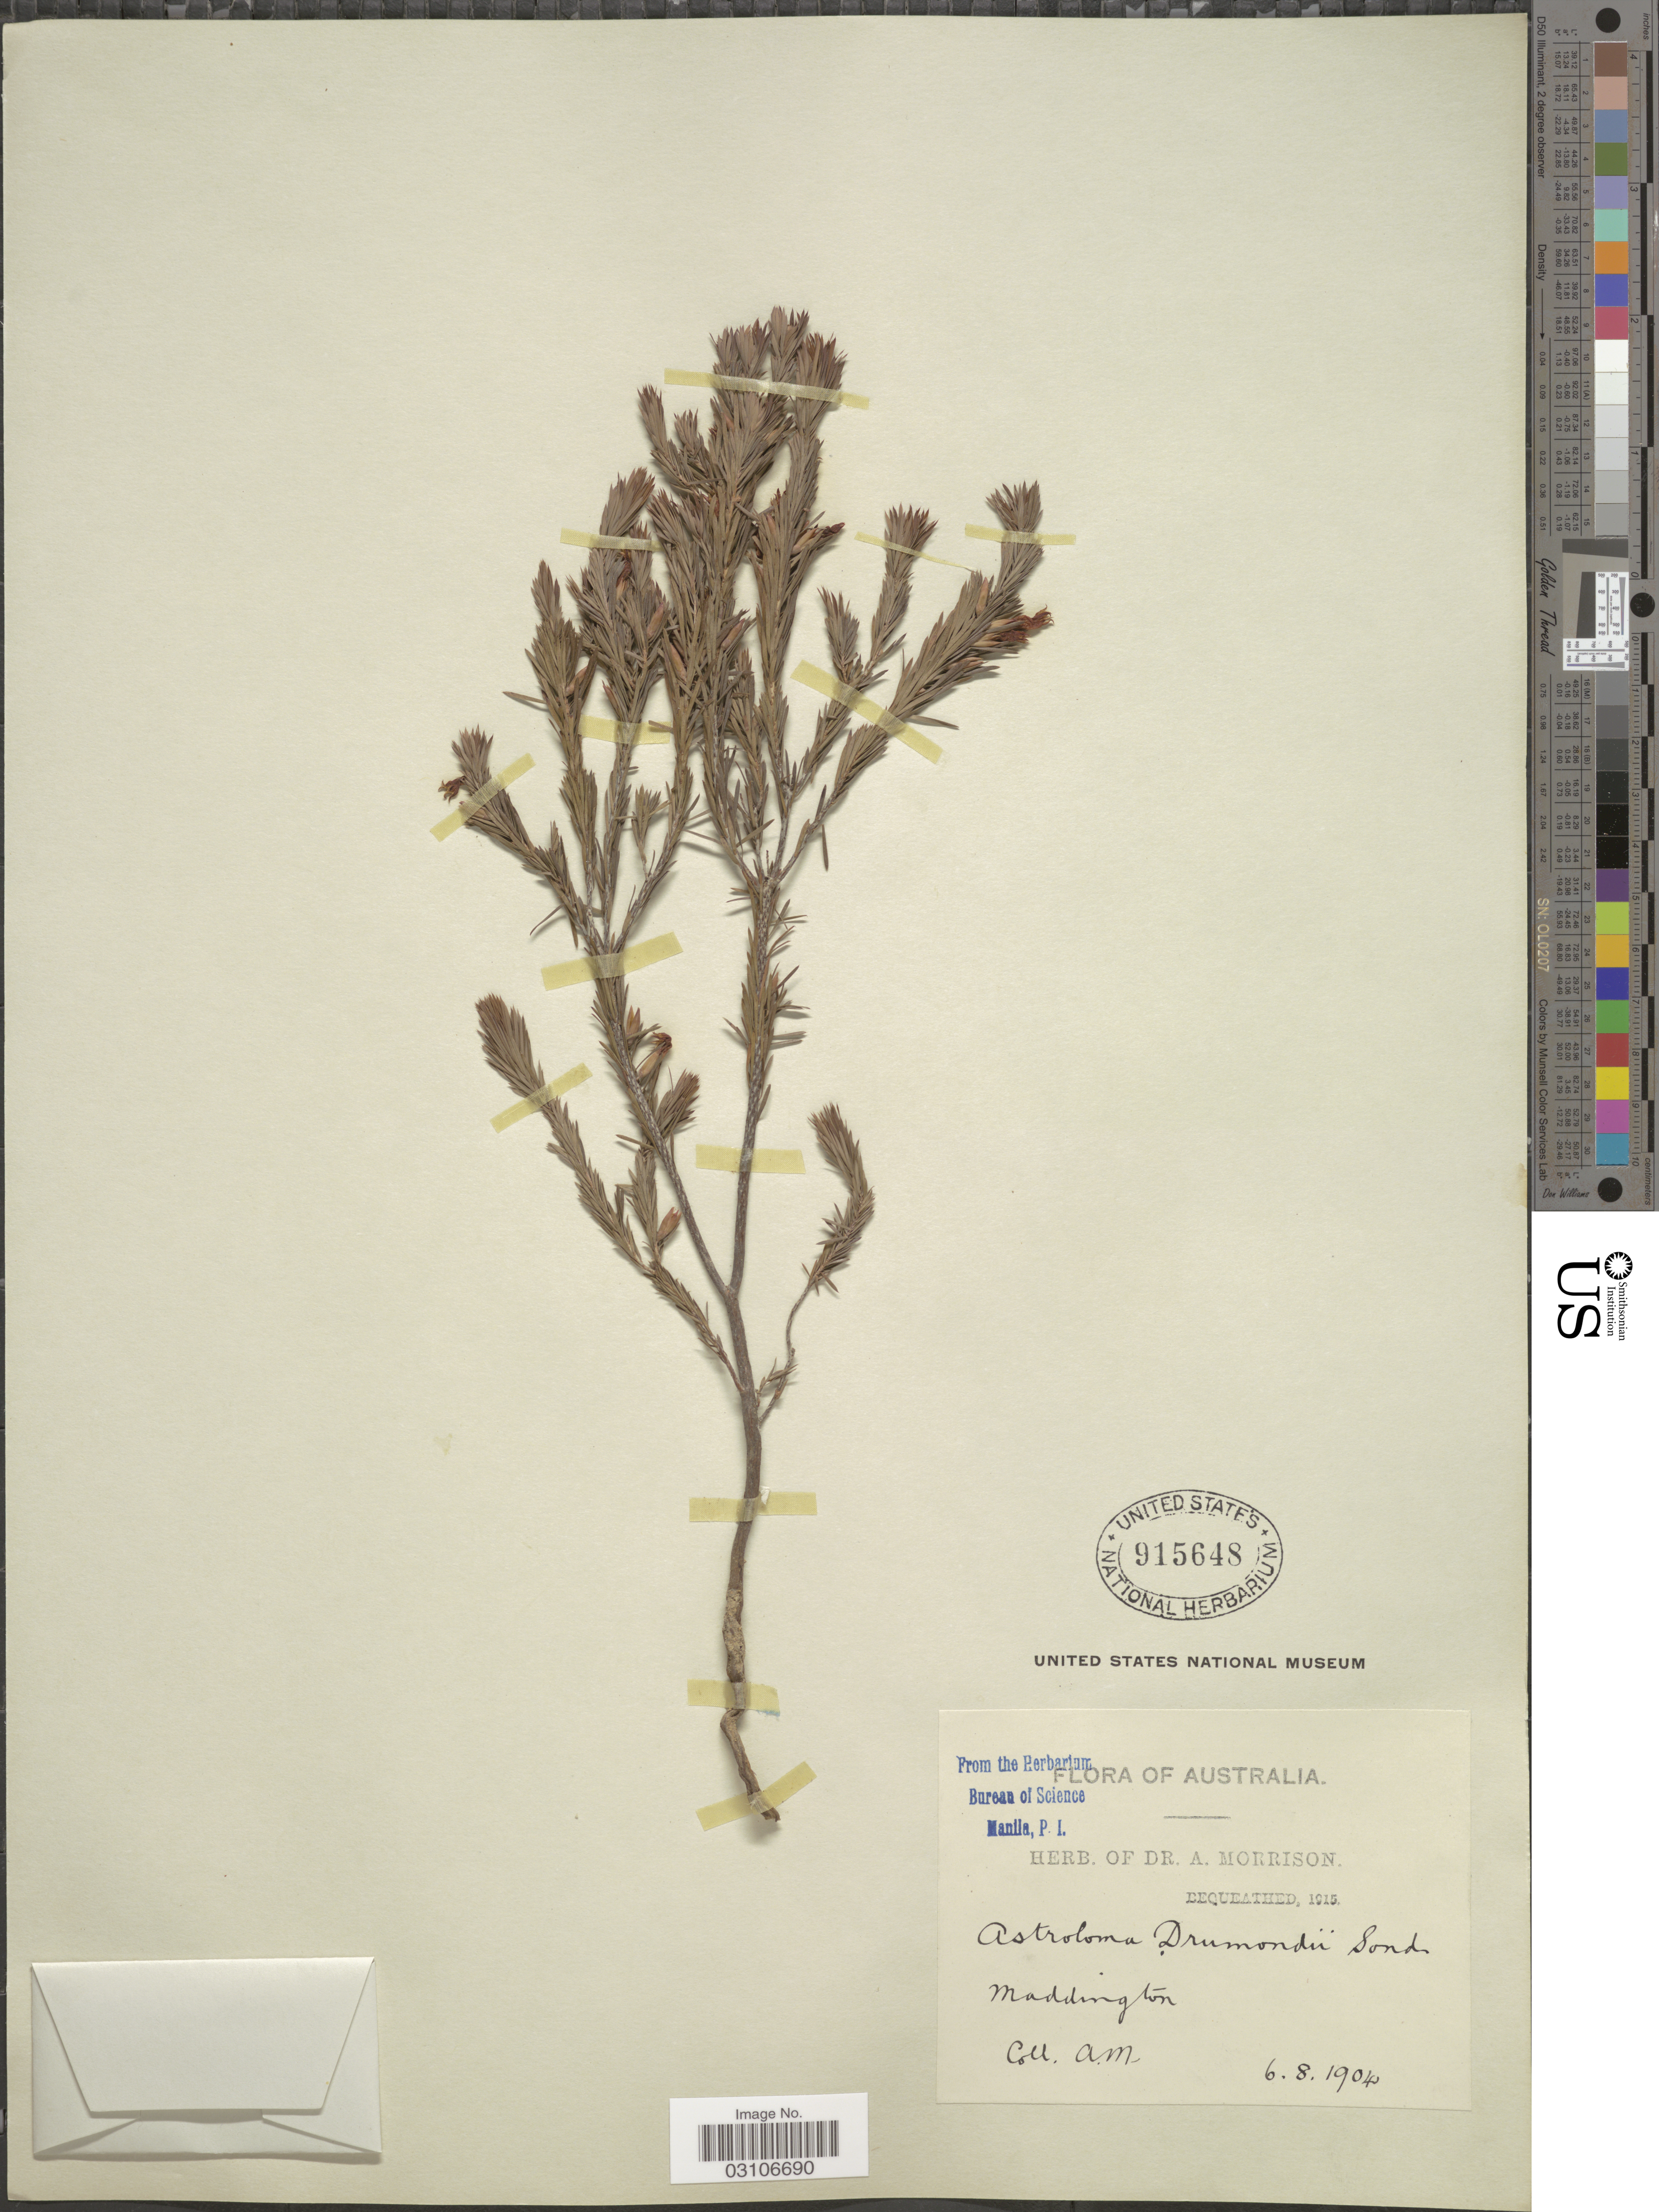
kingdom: Plantae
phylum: Tracheophyta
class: Magnoliopsida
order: Ericales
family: Ericaceae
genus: Astroloma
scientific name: Astroloma drummondii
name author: Sond.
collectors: A. Morrison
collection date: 1904-08-06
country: Australia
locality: Maddington.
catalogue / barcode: US 915648